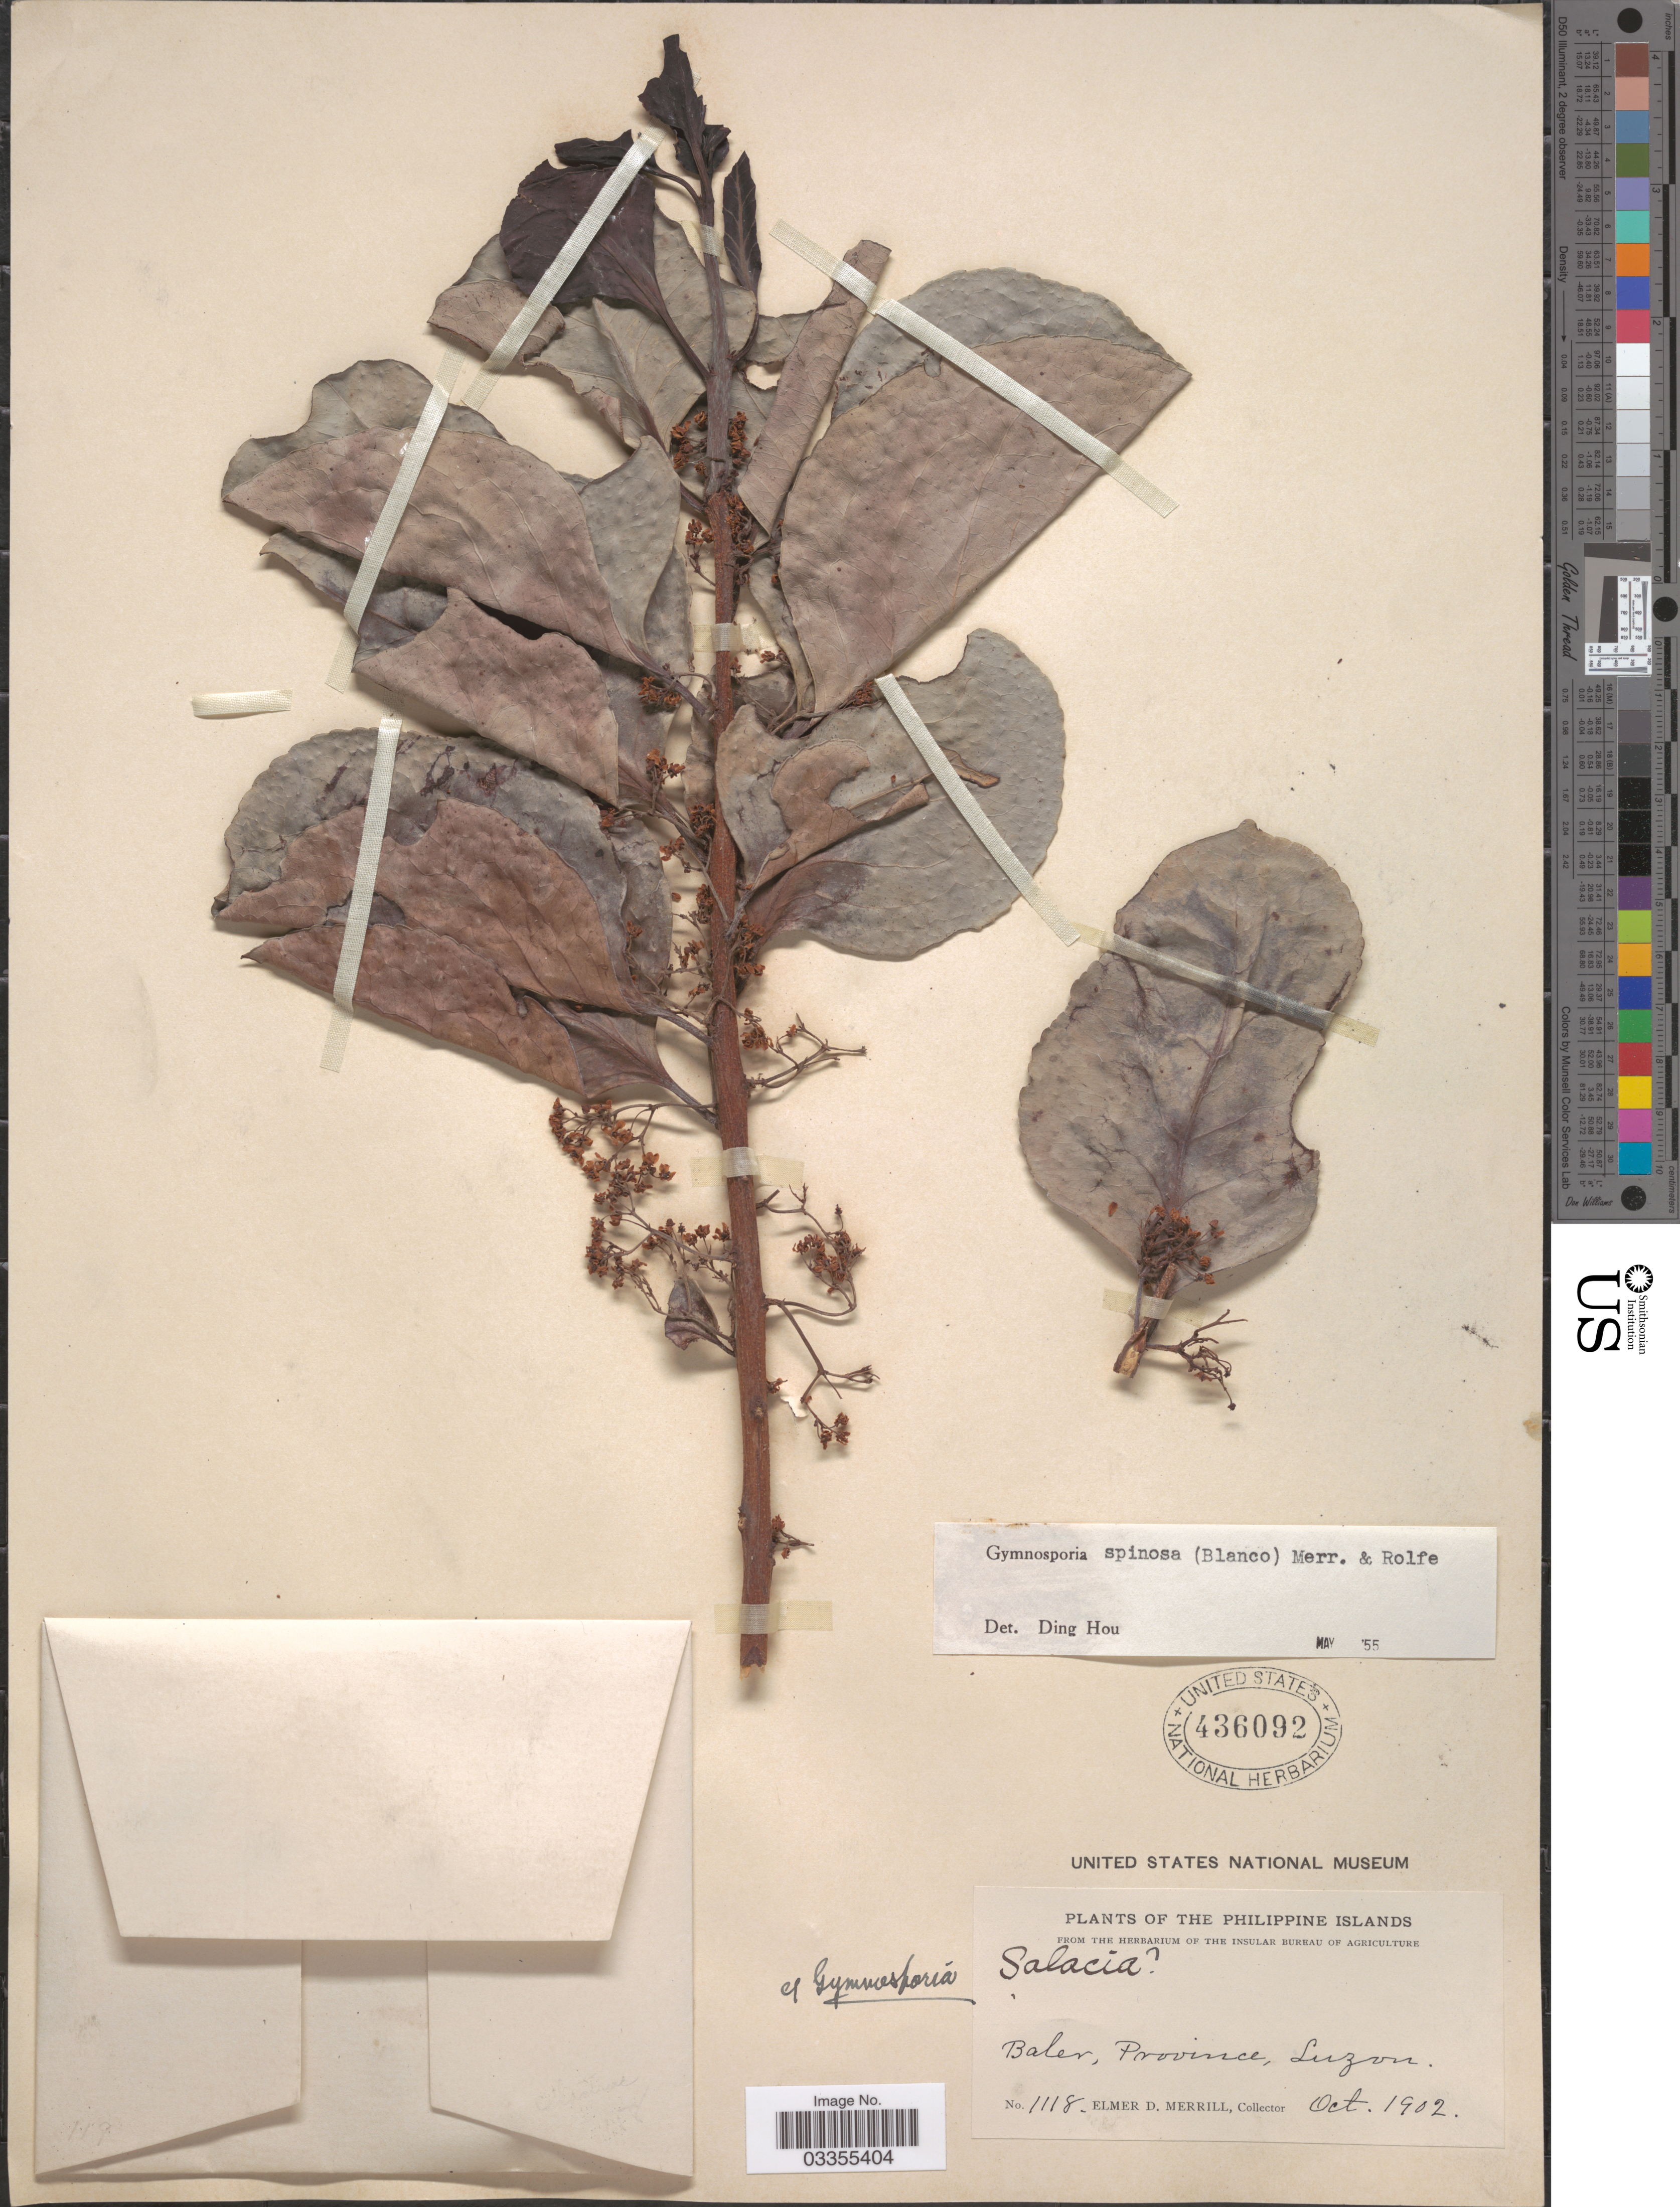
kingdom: Plantae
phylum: Tracheophyta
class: Magnoliopsida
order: Celastrales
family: Celastraceae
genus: Gymnosporia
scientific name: Gymnosporia trilocularis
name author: Hayata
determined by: Strong, Mark T., (BOT), Smithsonian Institution - National Museum of Natural History (UNITED STATES)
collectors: E. D. Merrill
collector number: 1118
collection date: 1902-10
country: Philippines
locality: Baler, Province, Luzon.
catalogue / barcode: US 436092